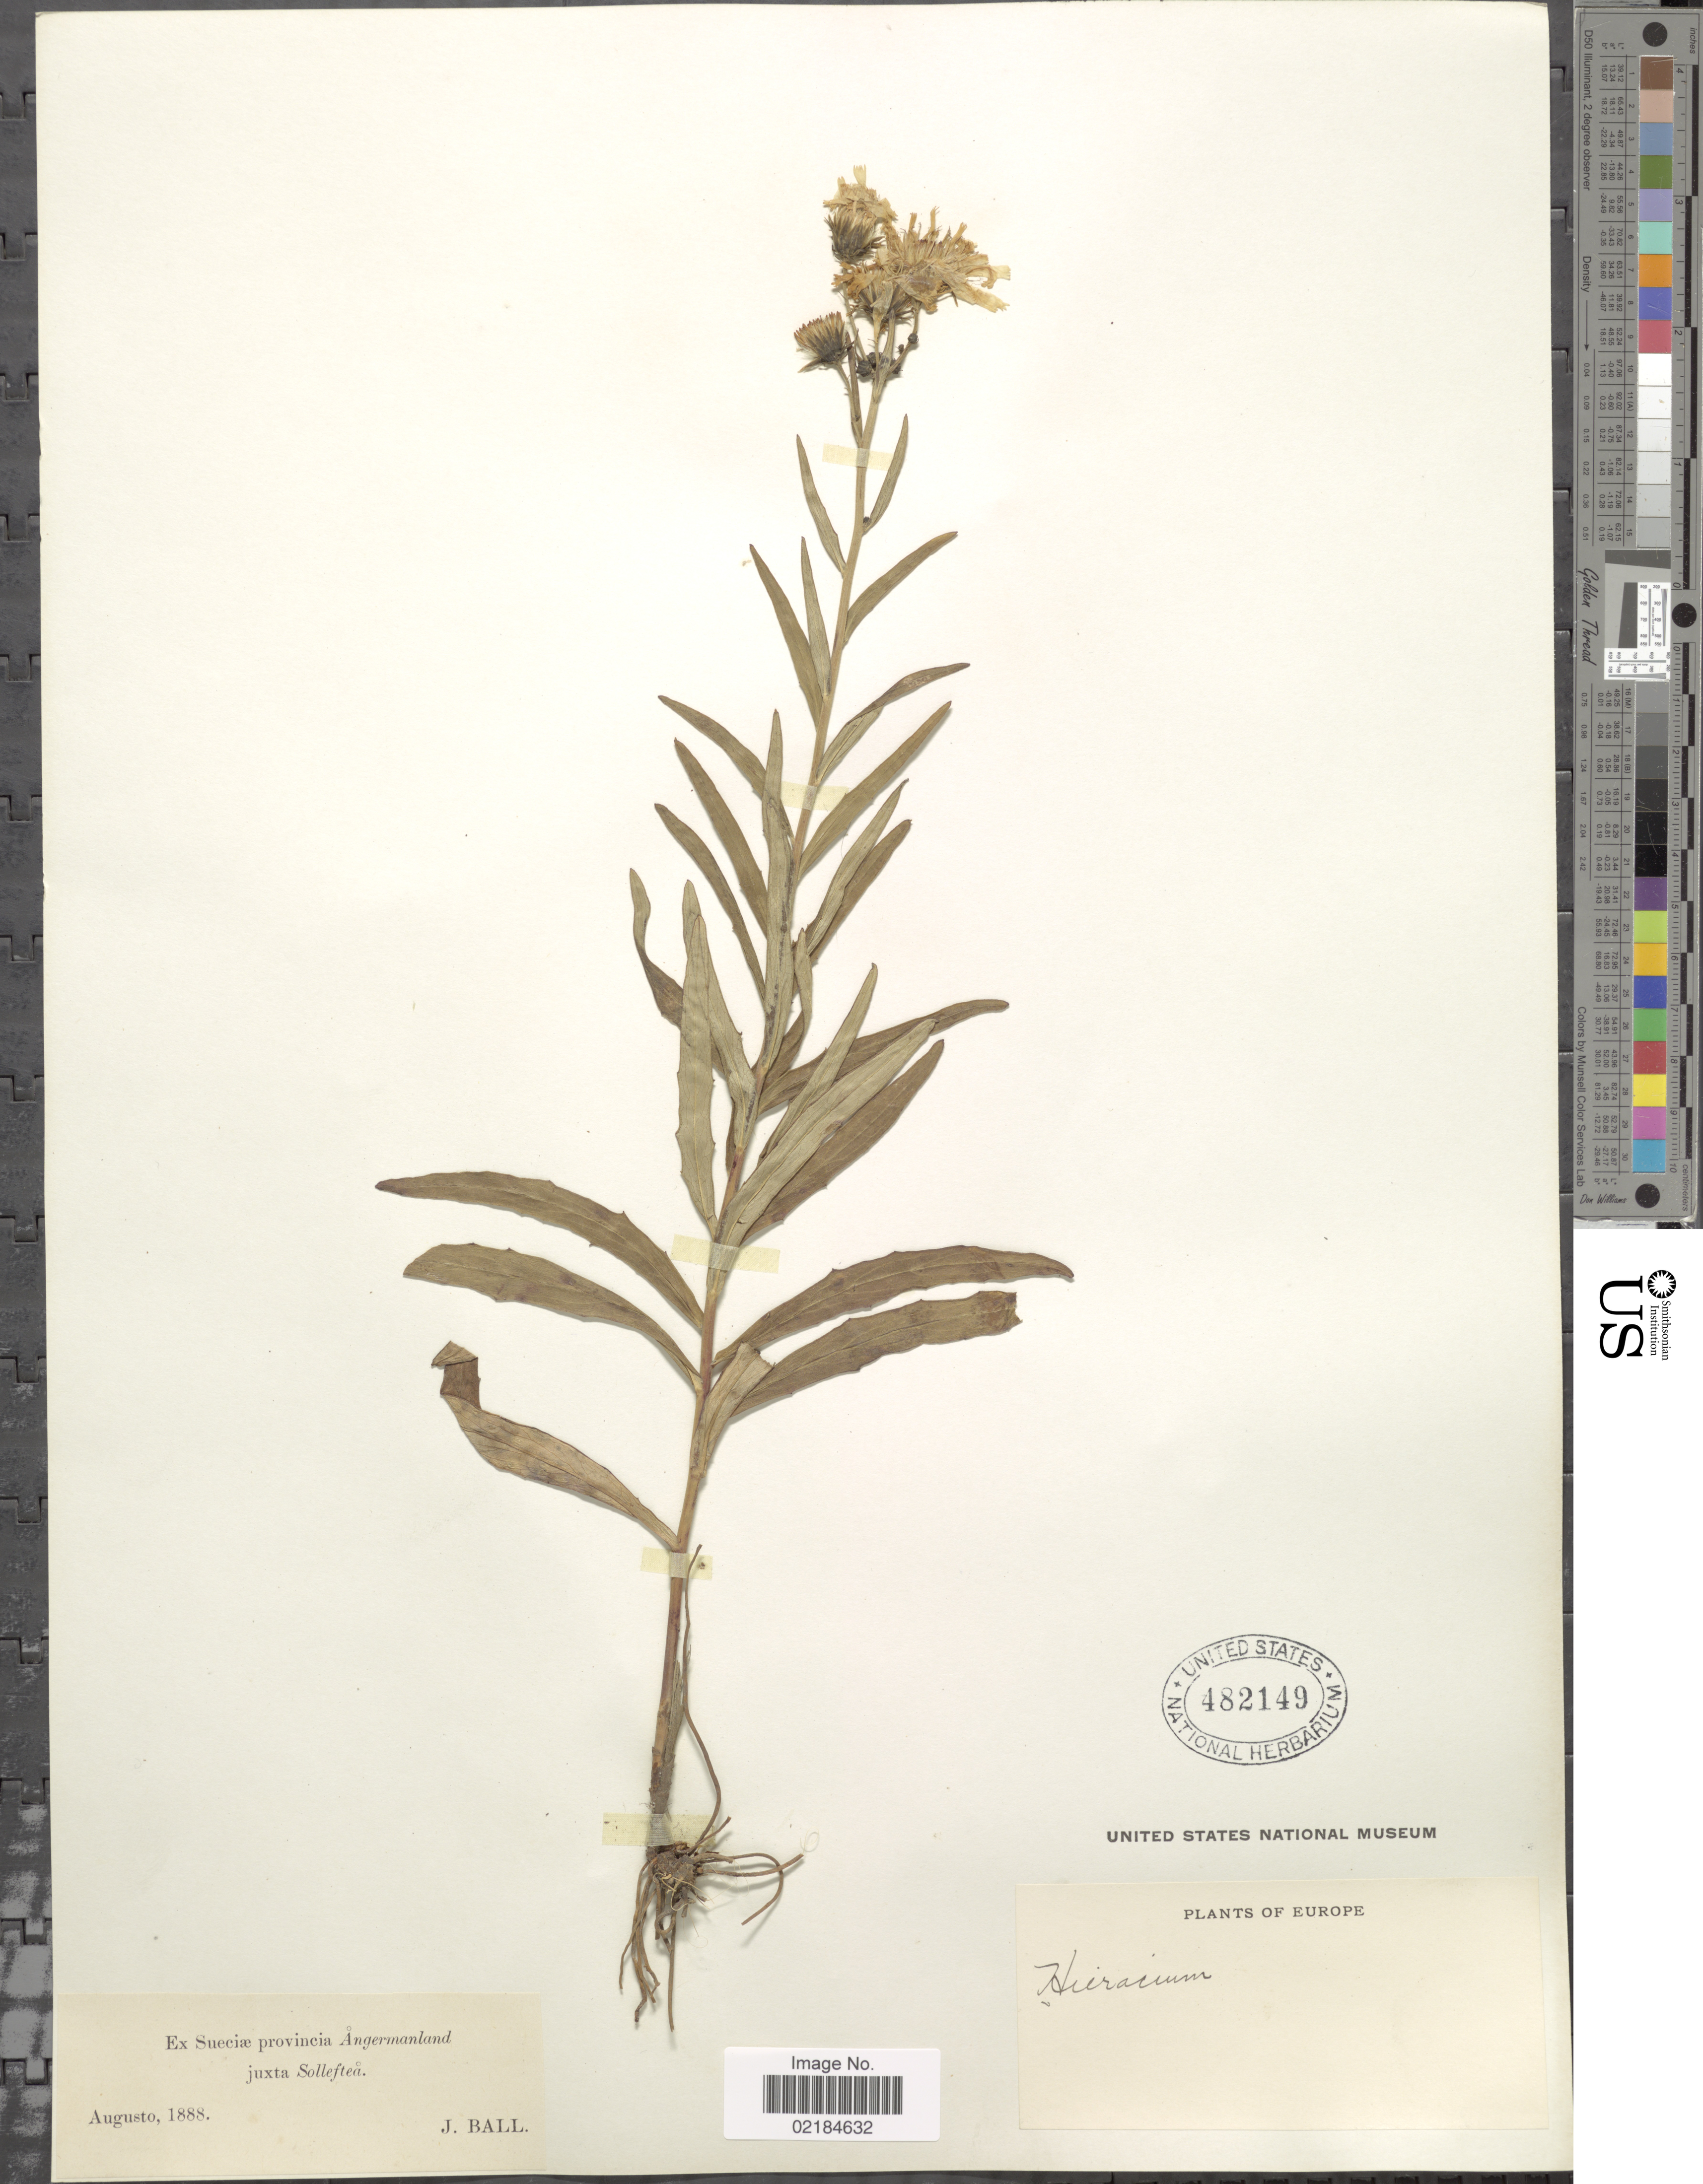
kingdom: Plantae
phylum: Tracheophyta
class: Magnoliopsida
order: Asterales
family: Asteraceae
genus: Hieracium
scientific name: Hieracium repandulare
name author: Druce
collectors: J. Ball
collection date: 1888-08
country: Sweden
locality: Ex Sueciae provincia Angermanland juxta Solleftea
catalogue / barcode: US 482149